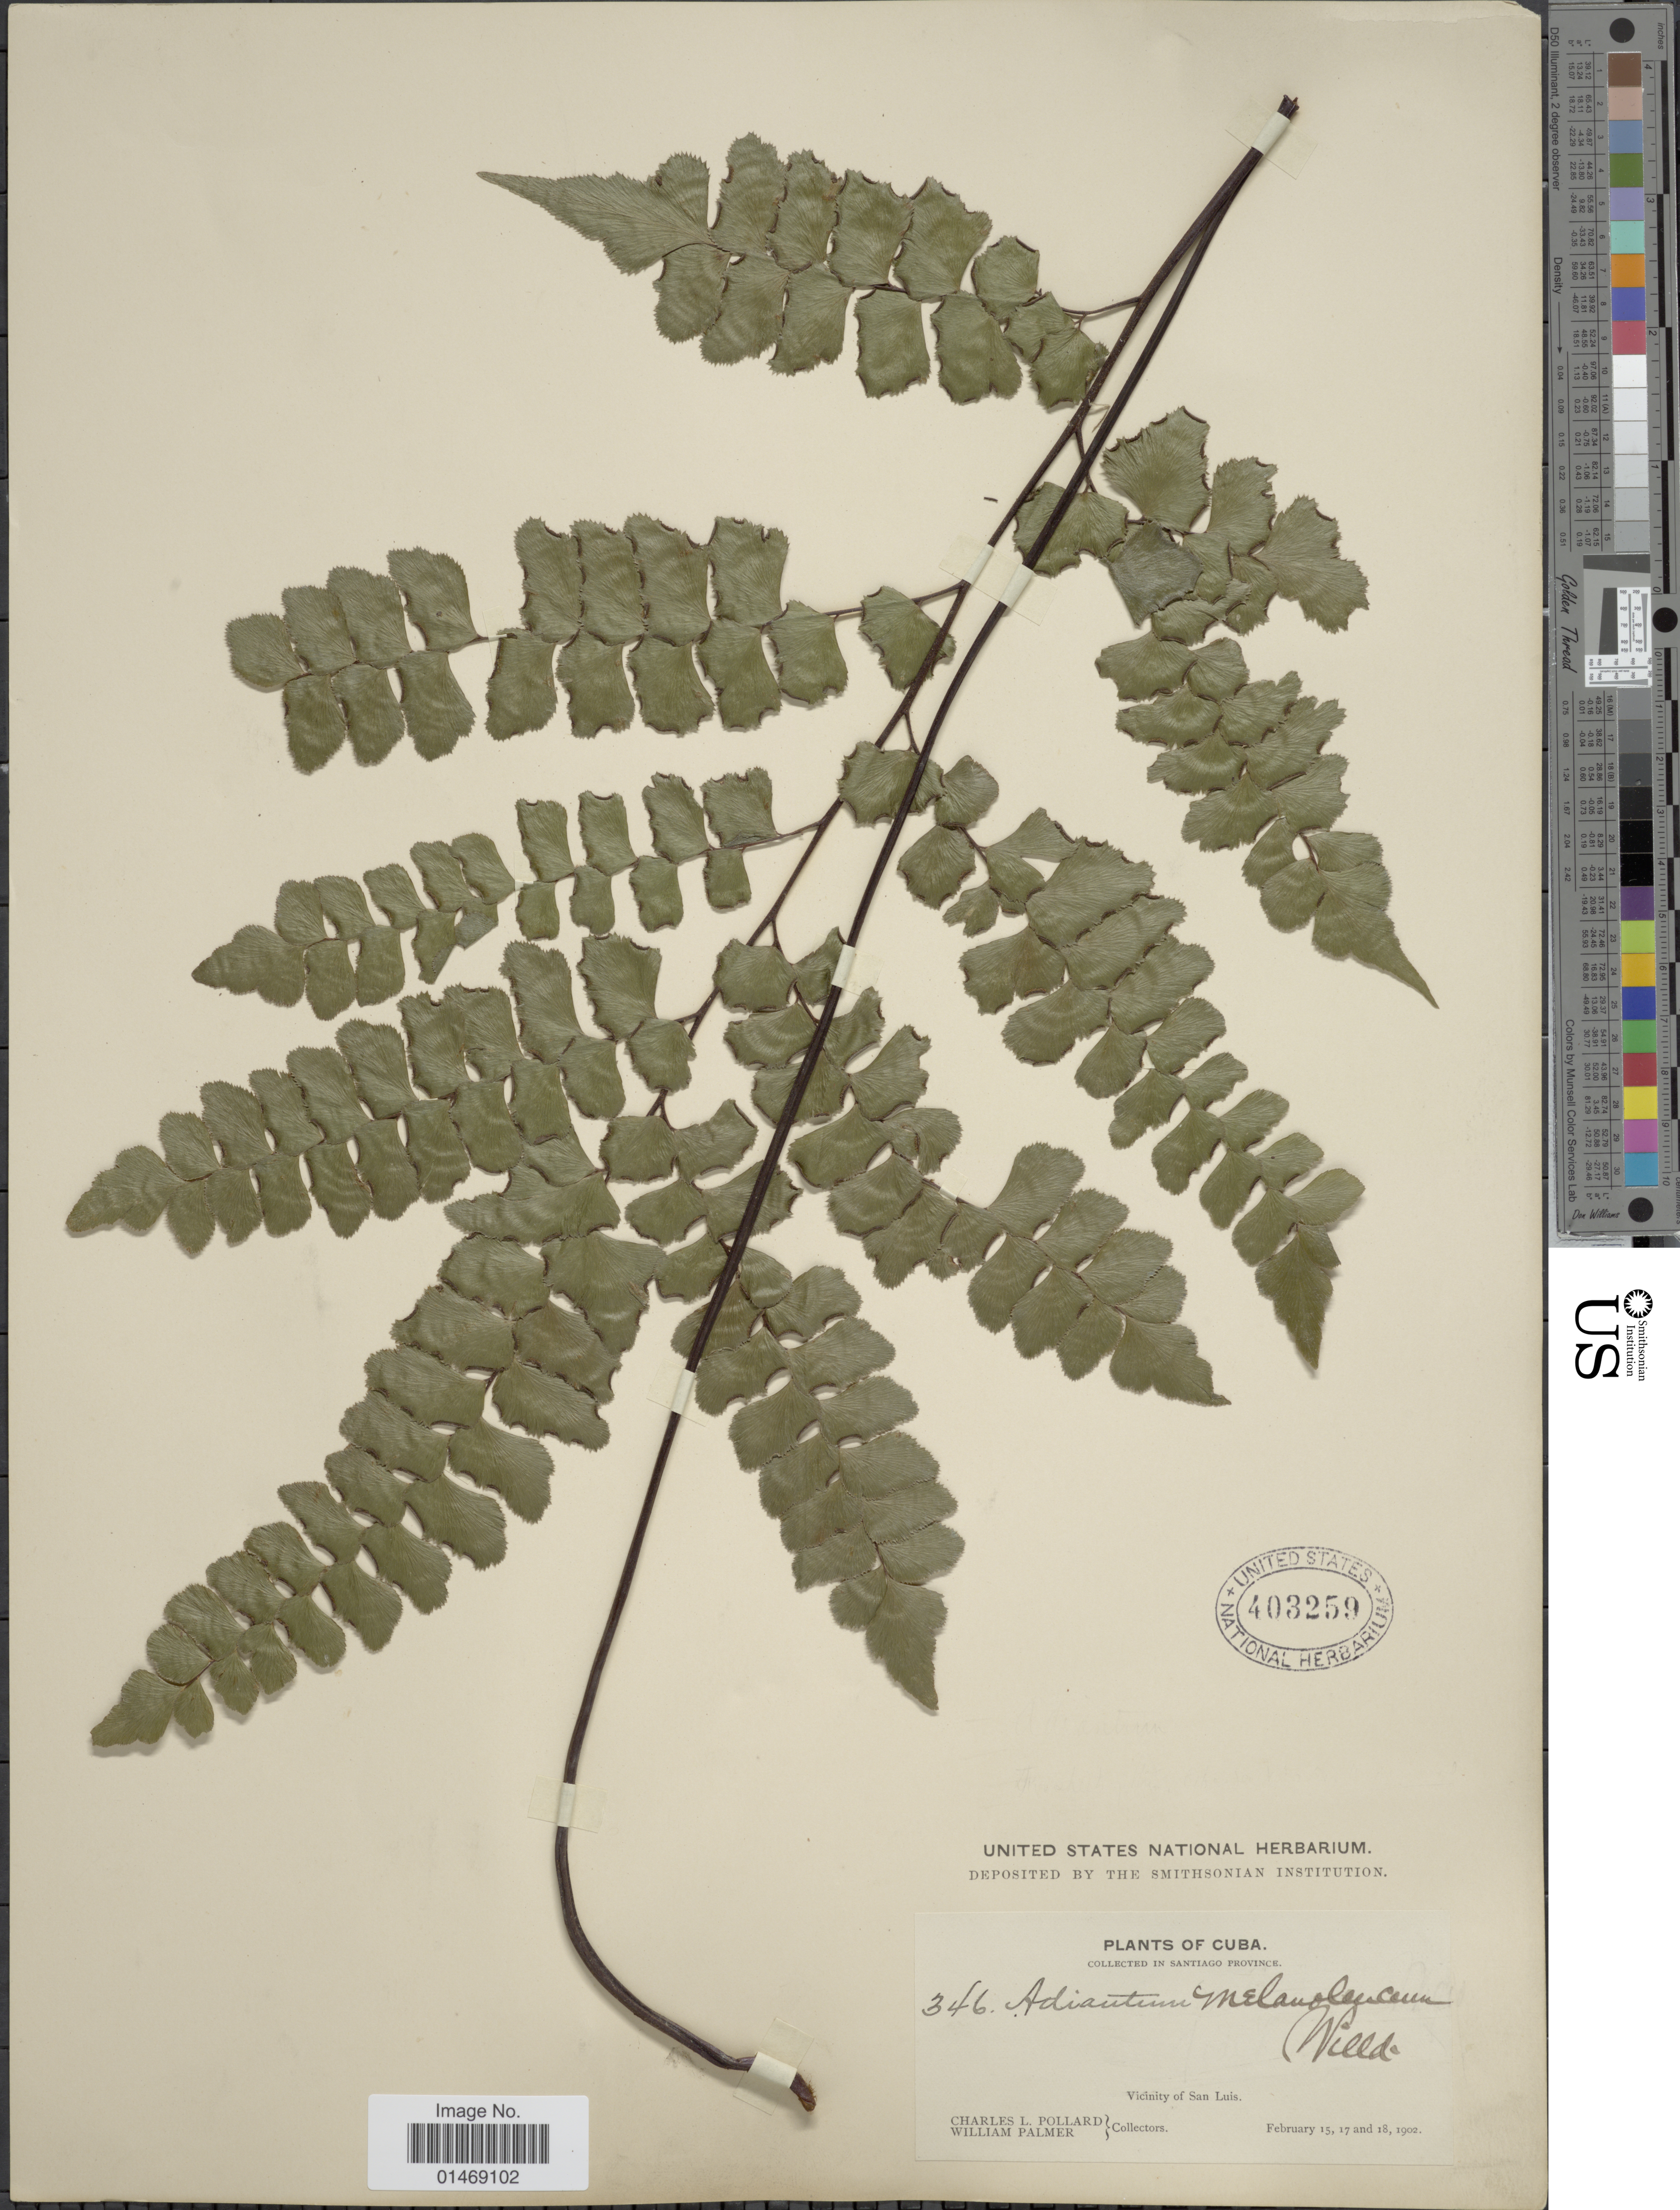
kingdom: Plantae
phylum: Tracheophyta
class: Polypodiopsida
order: Polypodiales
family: Pteridaceae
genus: Adiantum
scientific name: Adiantum melanoleucum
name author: Willd.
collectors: C. L. Pollard & W. Palmer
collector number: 346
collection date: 1902-02-15/1902-02-18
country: Cuba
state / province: Santiago de Cuba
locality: Santiago Province, Vicinity of San Luis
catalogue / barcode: US 403259